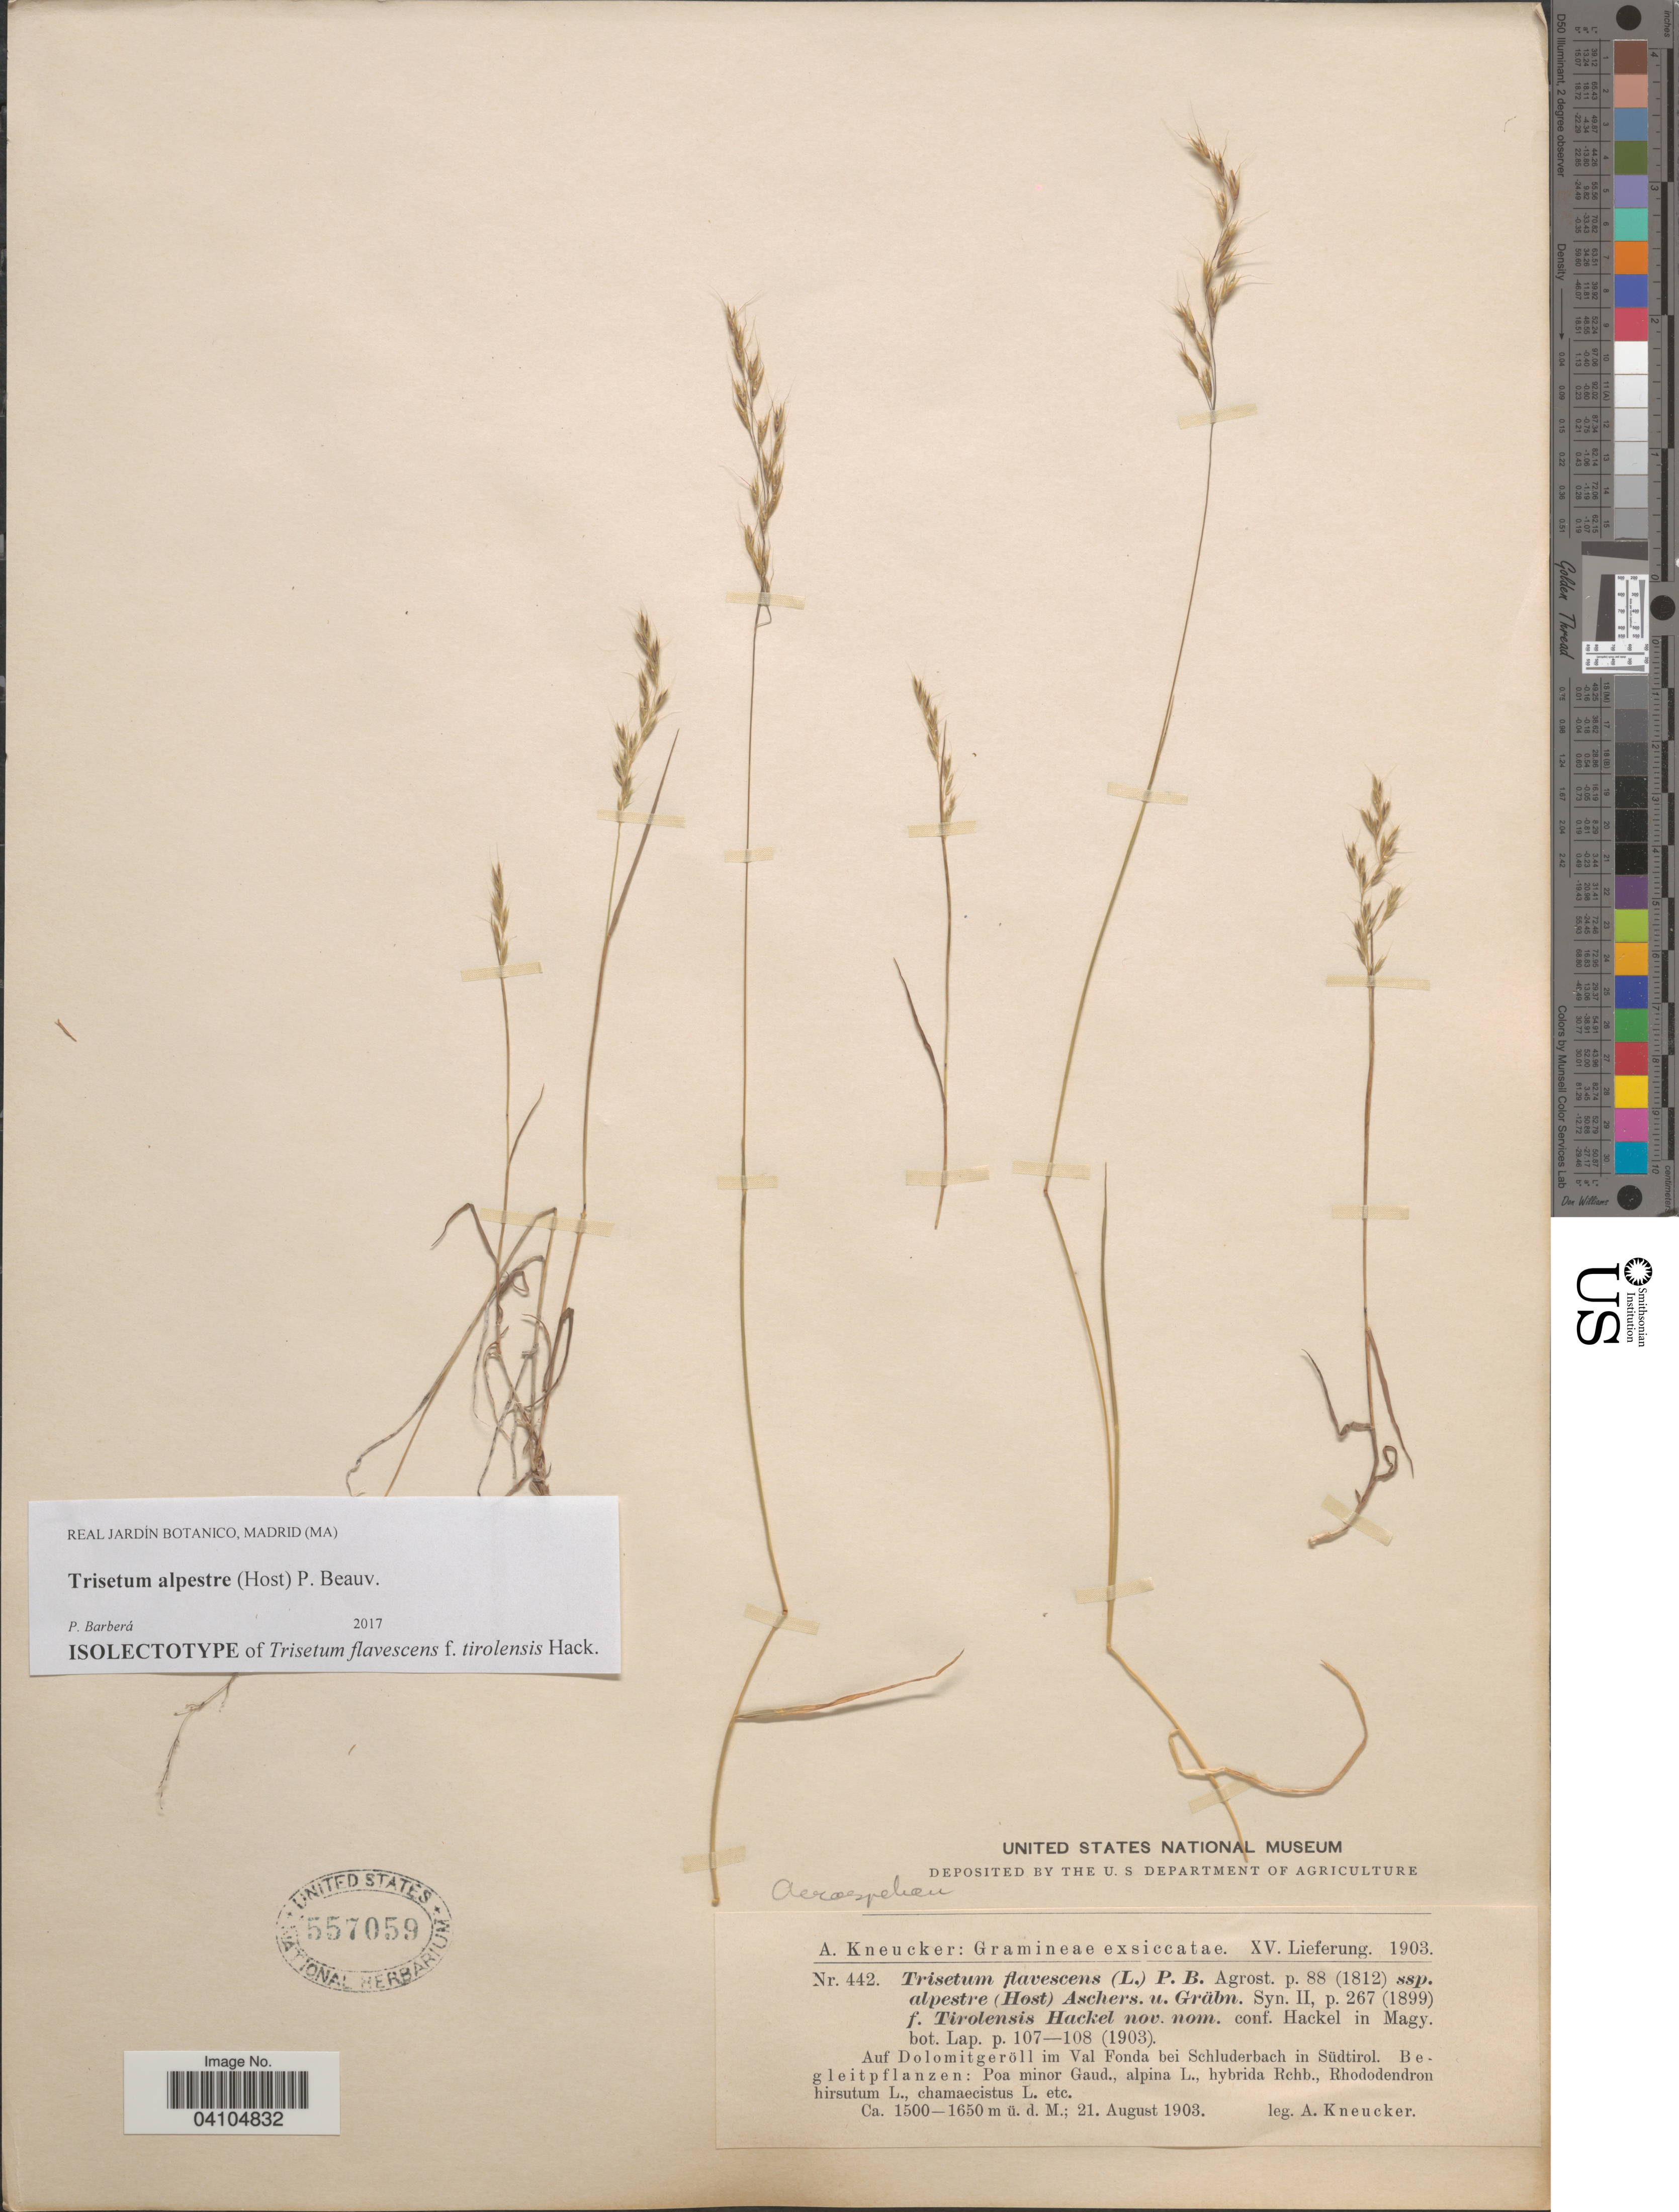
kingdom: Plantae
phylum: Tracheophyta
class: Liliopsida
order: Poales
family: Poaceae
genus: Acrospelion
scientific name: Acrospelion alpestre ined.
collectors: A. Kneucker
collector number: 442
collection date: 1903-08-21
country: Italy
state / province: Trentino-Alto Adige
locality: Auf Dolomitgeröll im Val Fonda bei Schluderbach im Südtirol.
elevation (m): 1500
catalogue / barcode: US 557059